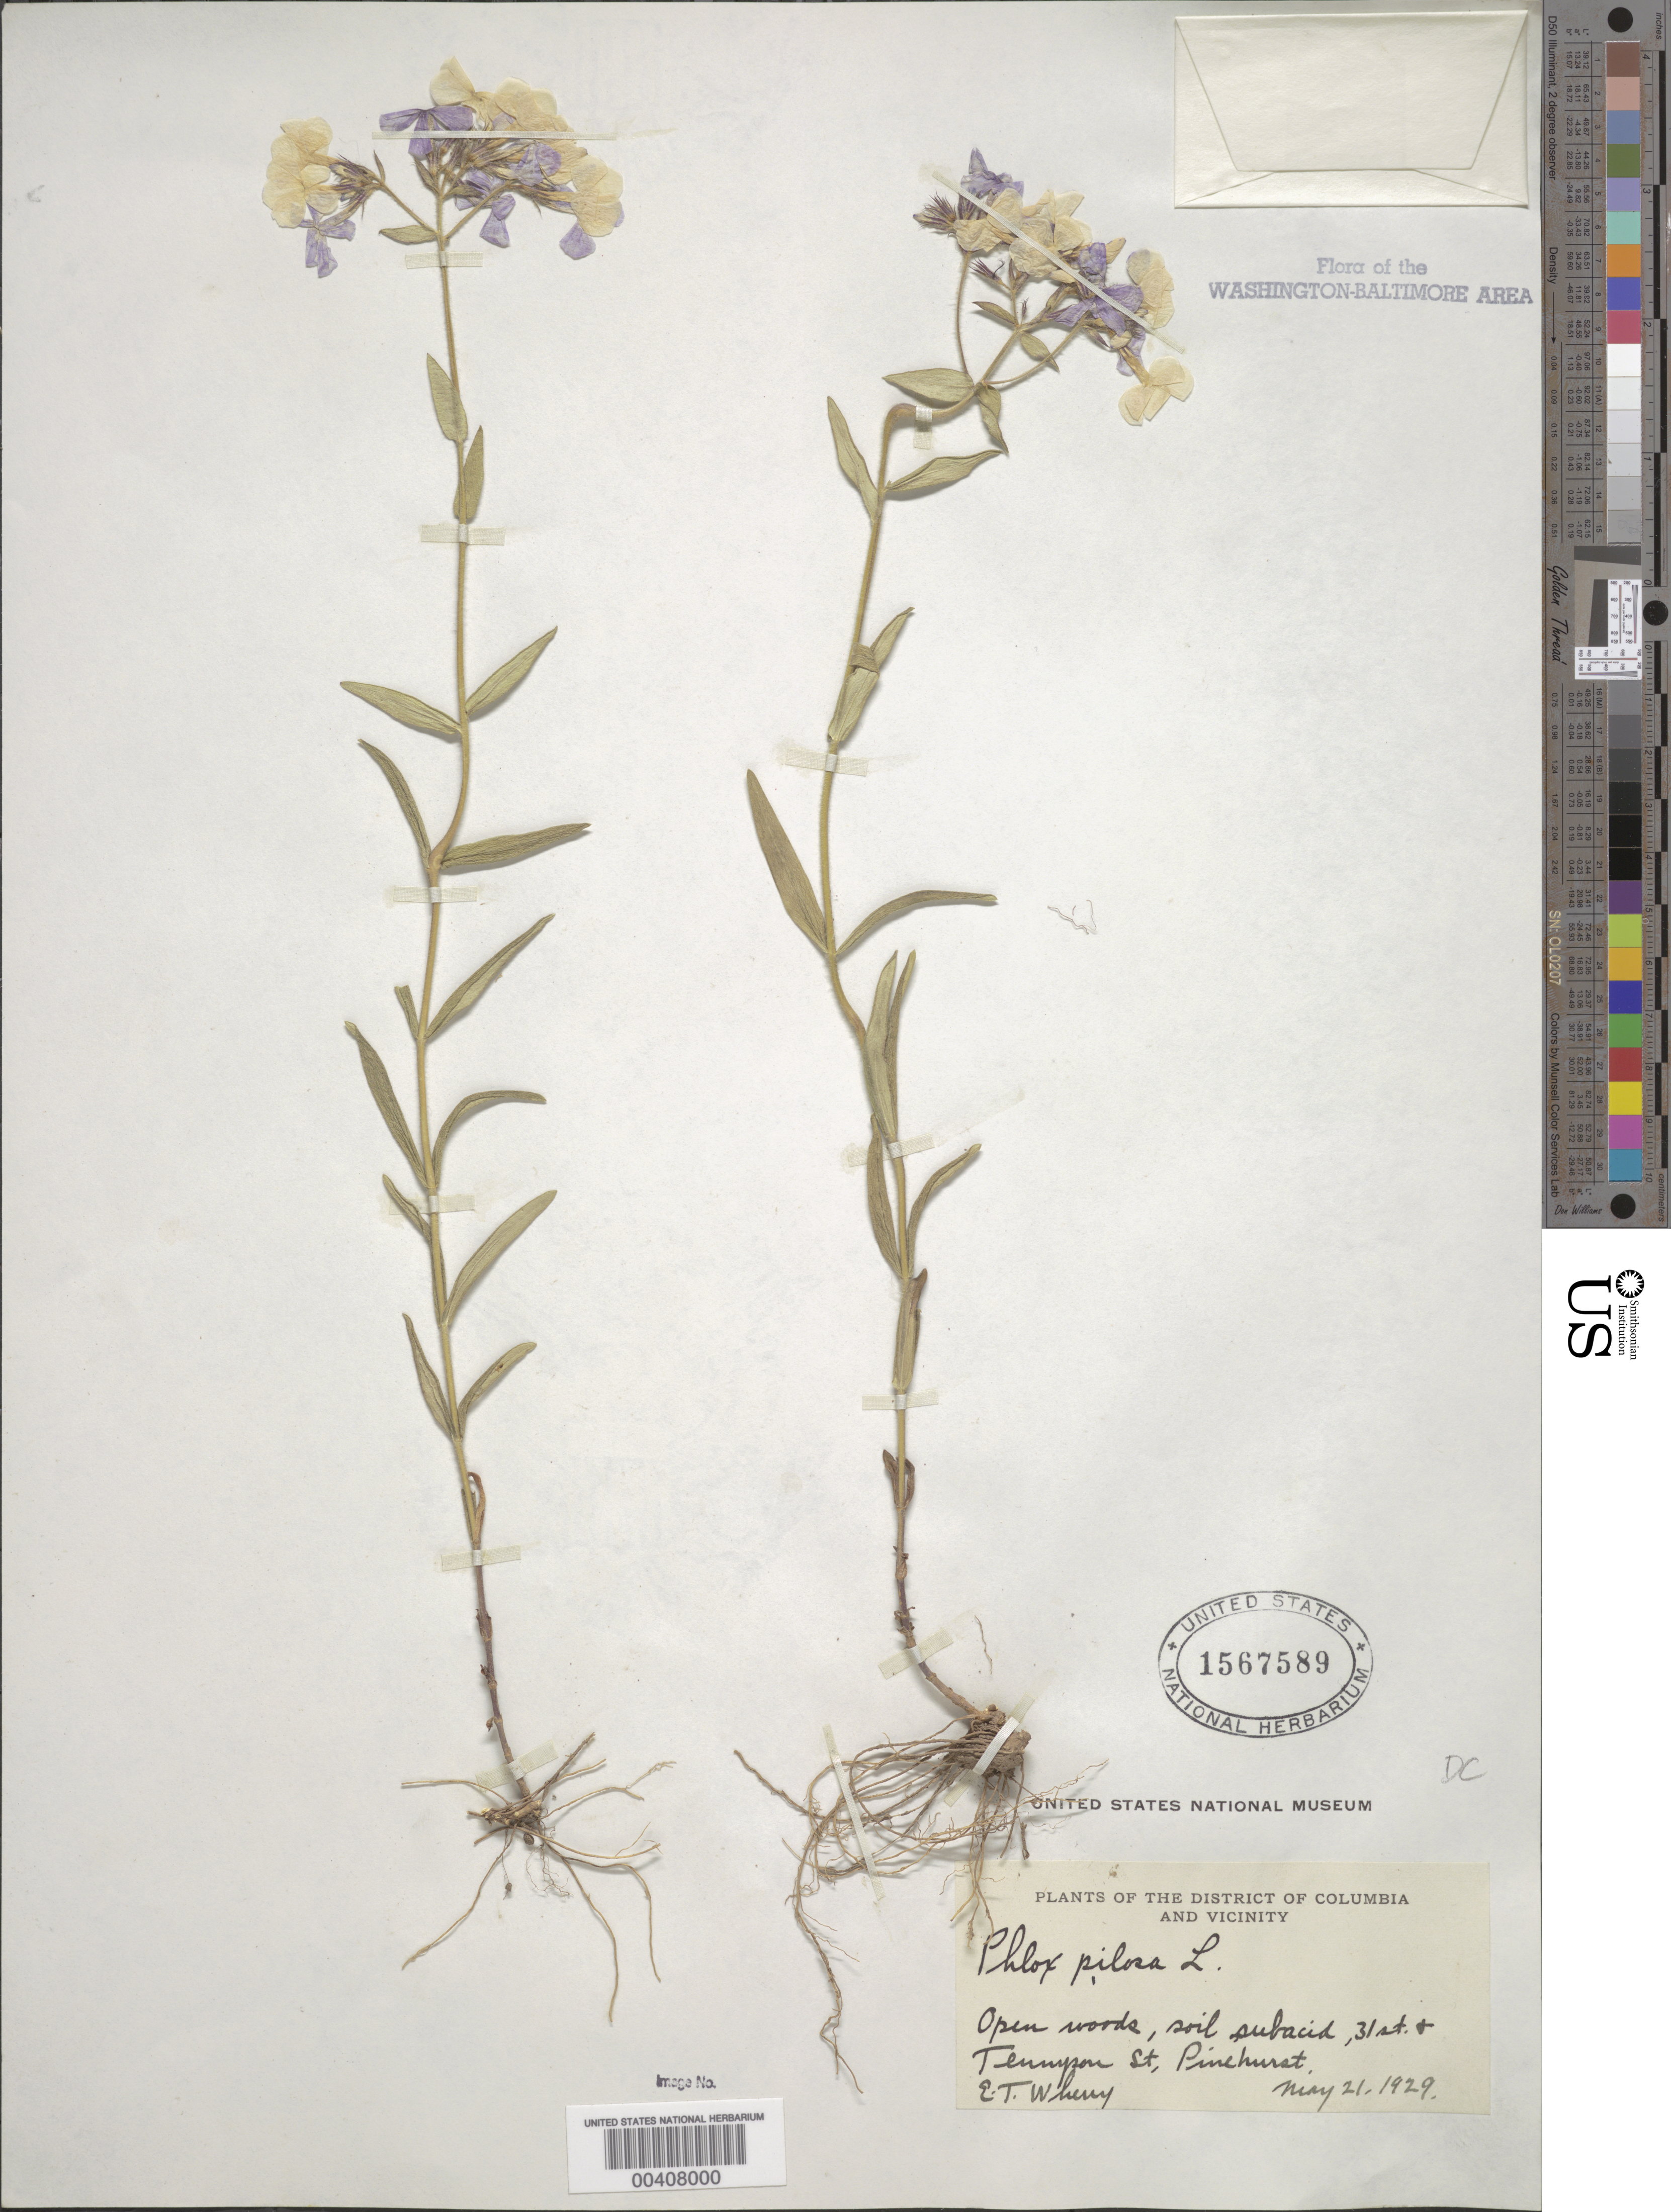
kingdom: Plantae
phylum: Tracheophyta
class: Magnoliopsida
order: Ericales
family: Polemoniaceae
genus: Phlox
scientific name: Phlox pilosa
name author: L.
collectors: E. T. Wherry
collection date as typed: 21 May 1929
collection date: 1929-05-21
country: United States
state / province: District of Columbia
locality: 31st street and Tennyson Street, Pinehurst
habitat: Open woods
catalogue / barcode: US 1567589